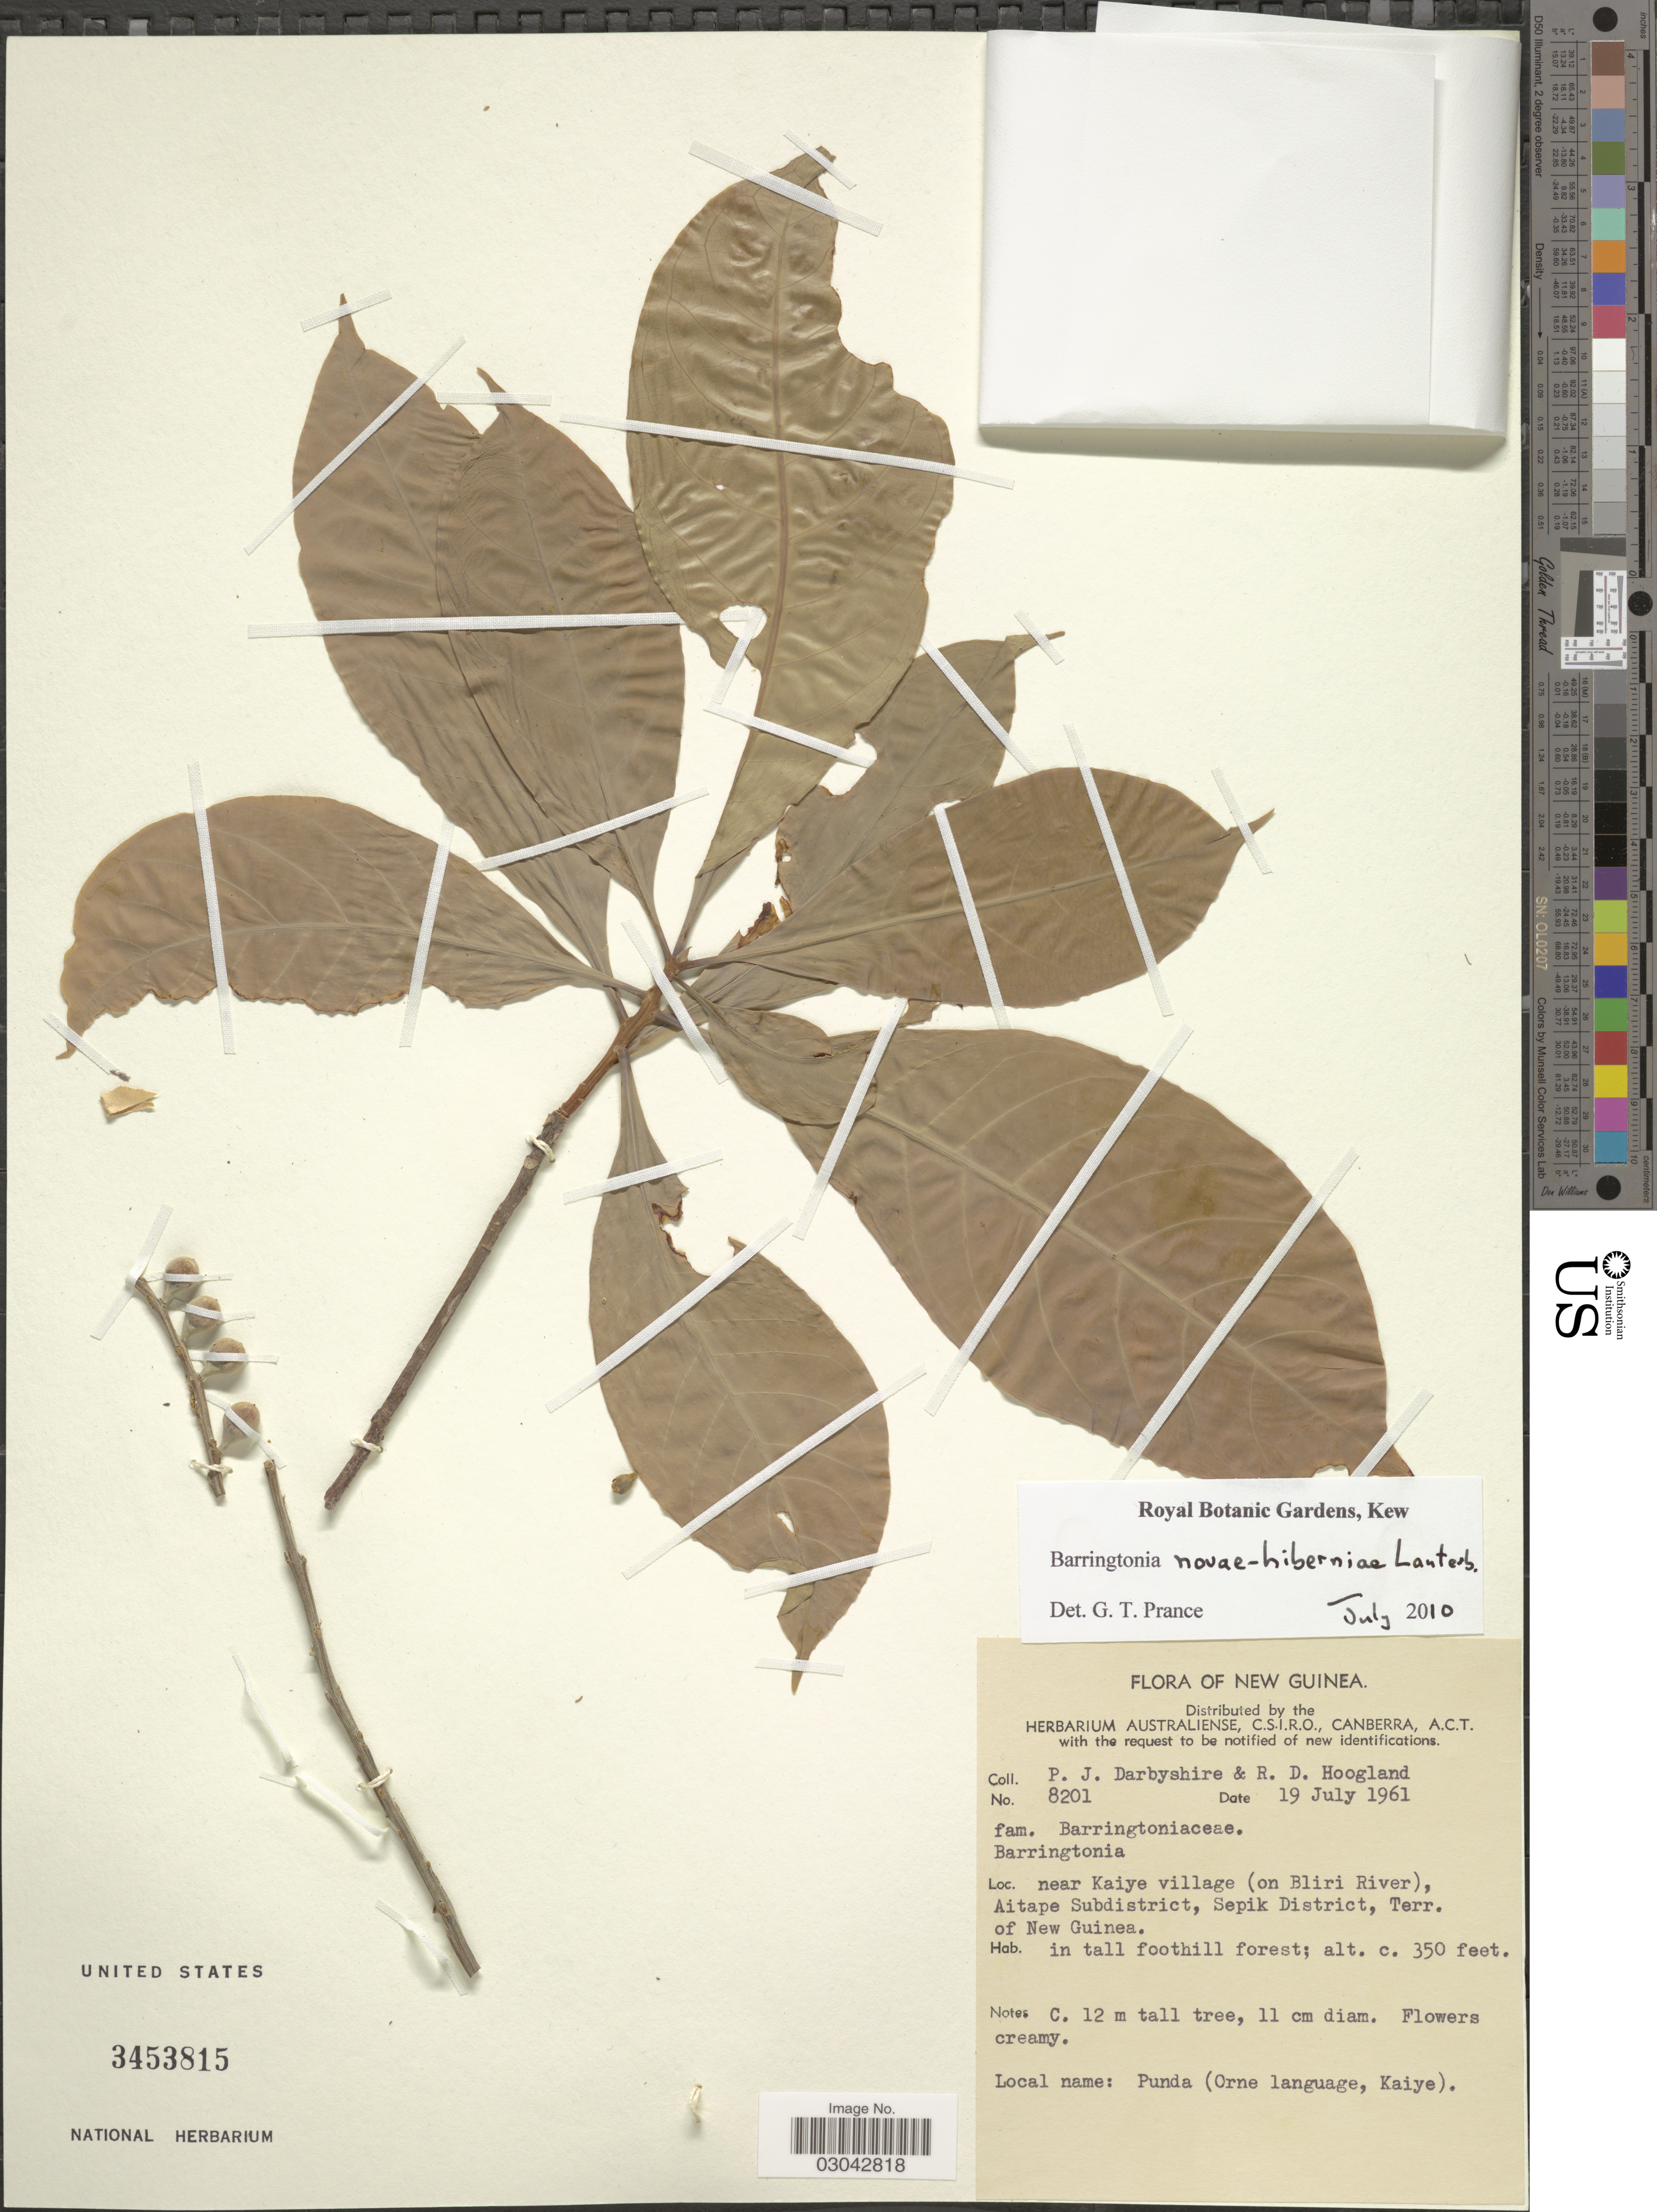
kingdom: Plantae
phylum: Tracheophyta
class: Magnoliopsida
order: Ericales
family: Lecythidaceae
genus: Barringtonia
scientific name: Barringtonia novae-hiberniae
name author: Lauterb.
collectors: P. Darbyshire & R. D. Hoogland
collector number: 8201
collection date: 1961-07-19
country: Papua New Guinea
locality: New Guinea. Near Kaiye village (on Bliri River), Aitape Subdistrict, Sepik District, Terr. of New Guinea.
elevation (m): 107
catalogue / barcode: US 3453815